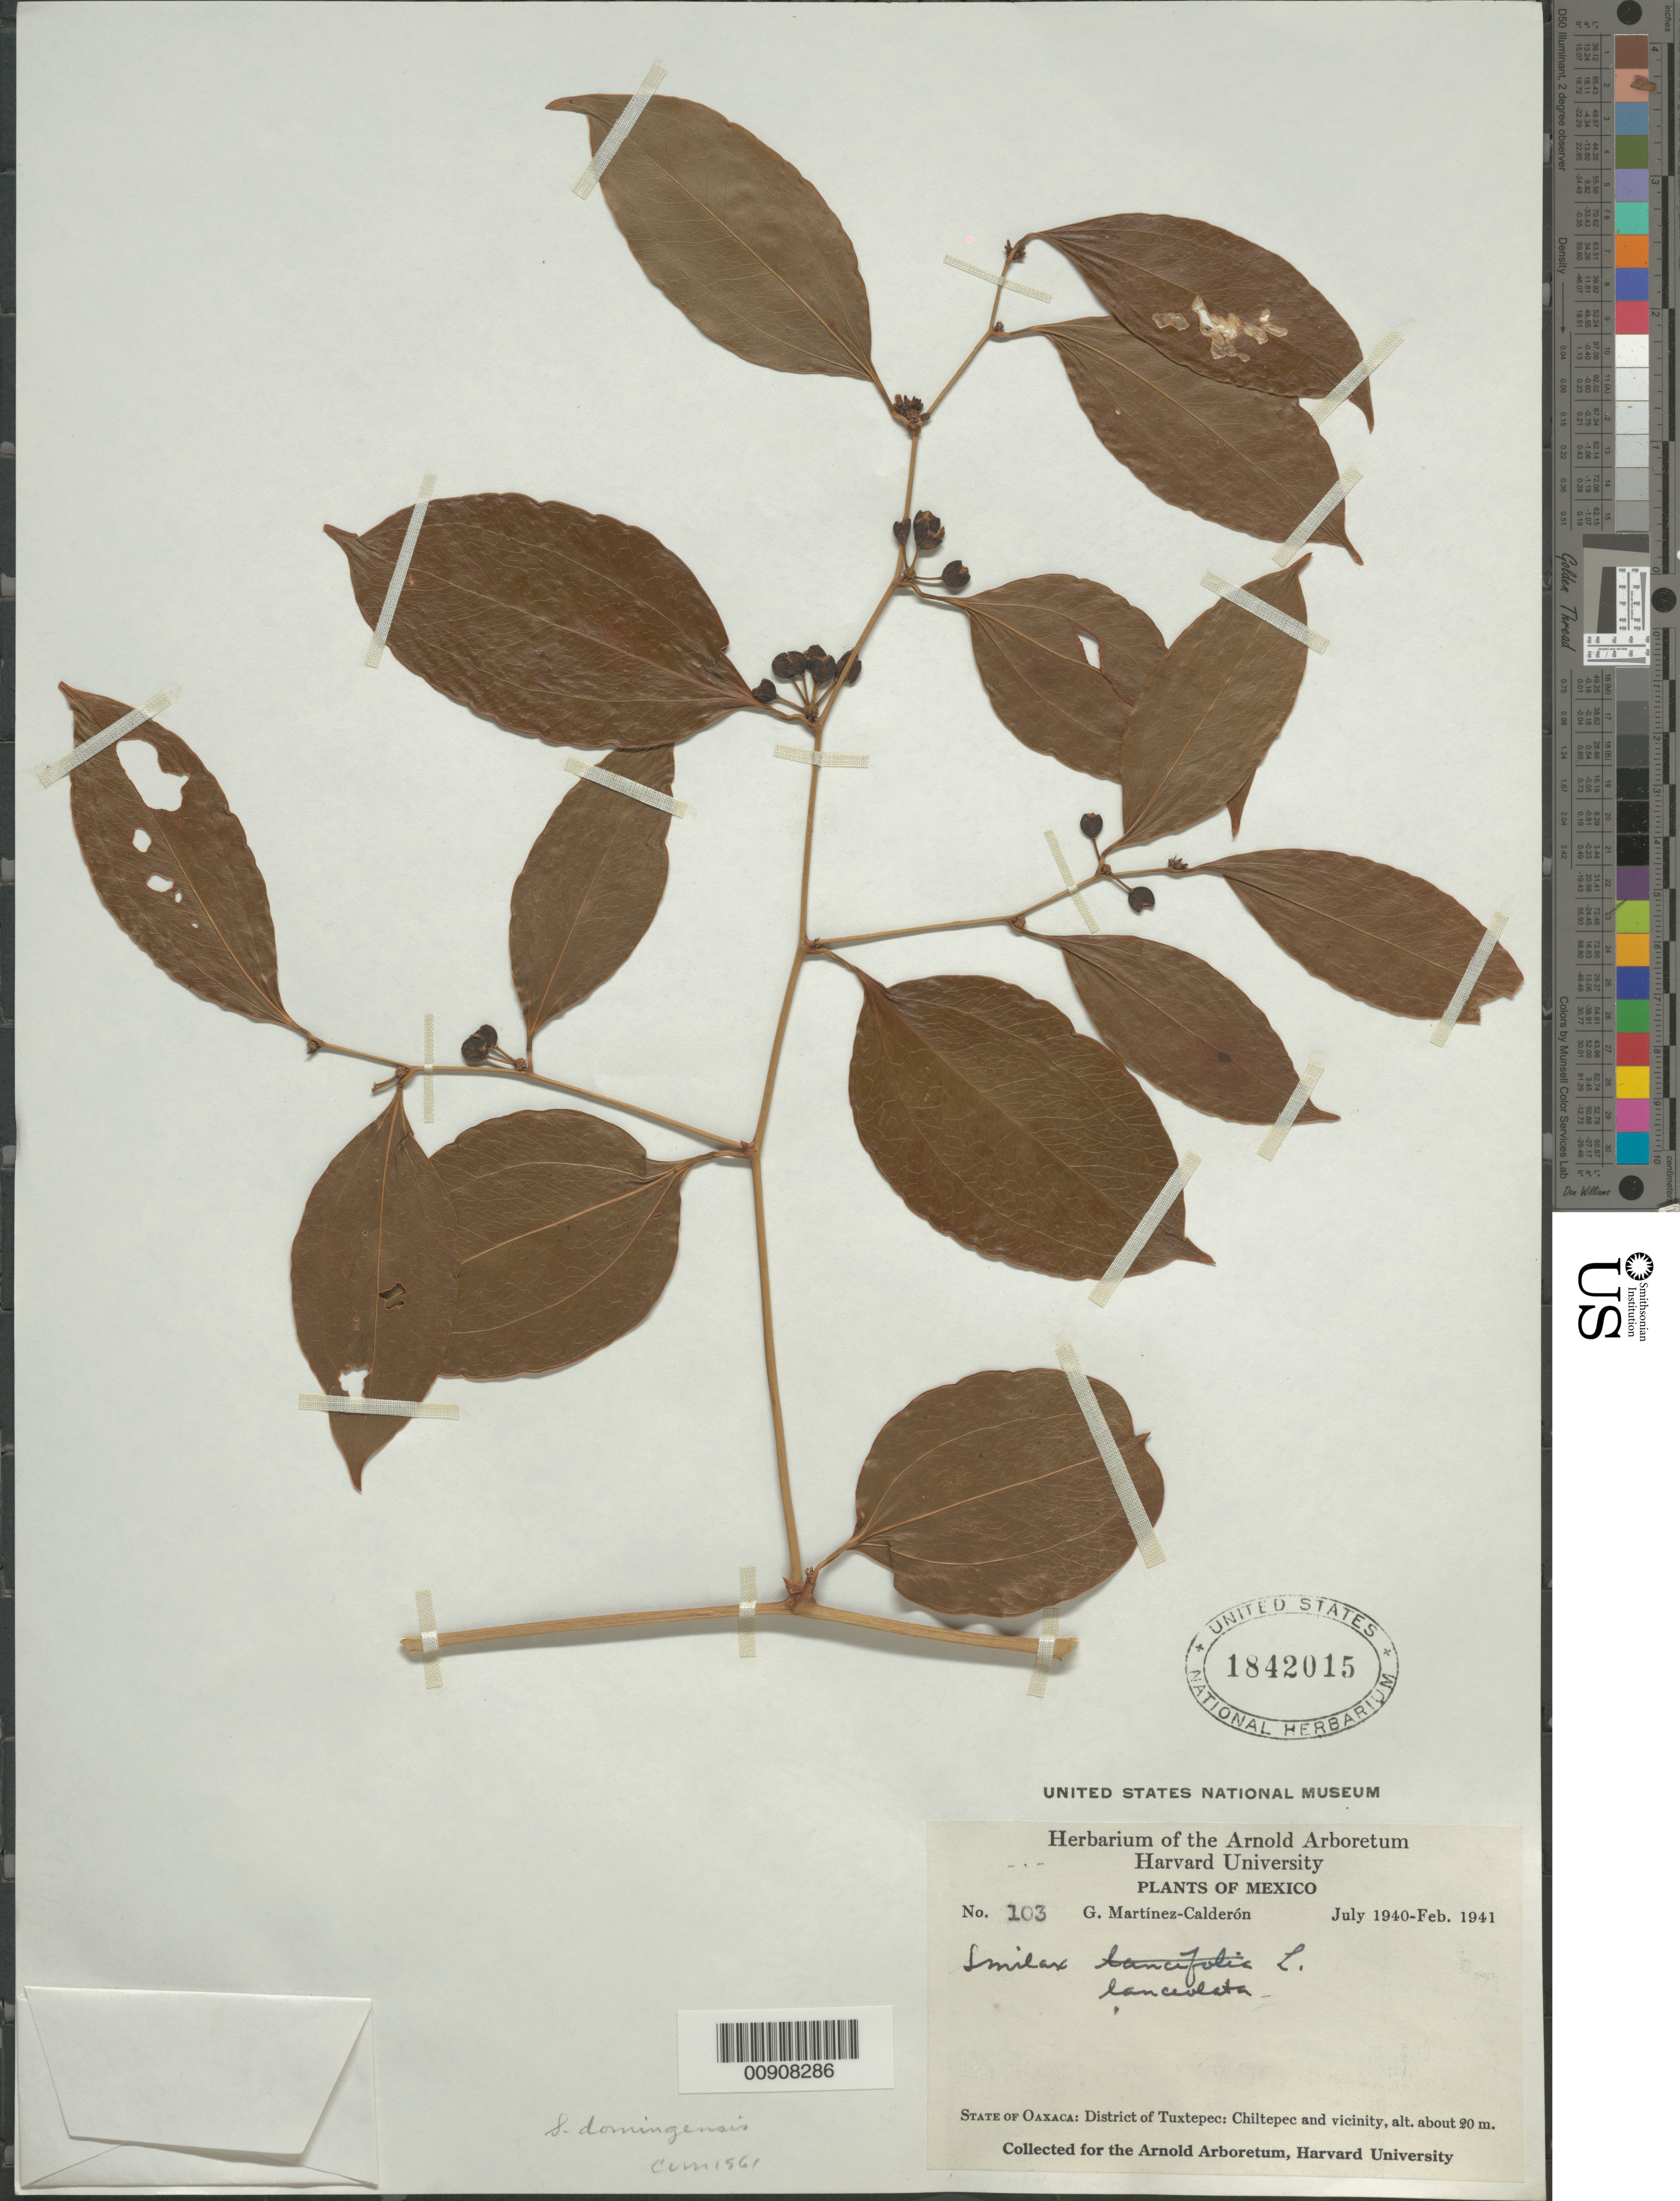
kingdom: Plantae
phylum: Tracheophyta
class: Liliopsida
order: Liliales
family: Smilacaceae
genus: Smilax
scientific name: Smilax domingensis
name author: Willd.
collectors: G. Martinez-C.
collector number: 103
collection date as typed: Jul 1940 to -- Feb 1941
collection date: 1940-07/1941-02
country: Mexico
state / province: Oaxaca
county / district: Tuxtepec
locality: State of Oaxaca: District of Tuxtepec: Chiltepec and vicinity.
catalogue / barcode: US 1842015